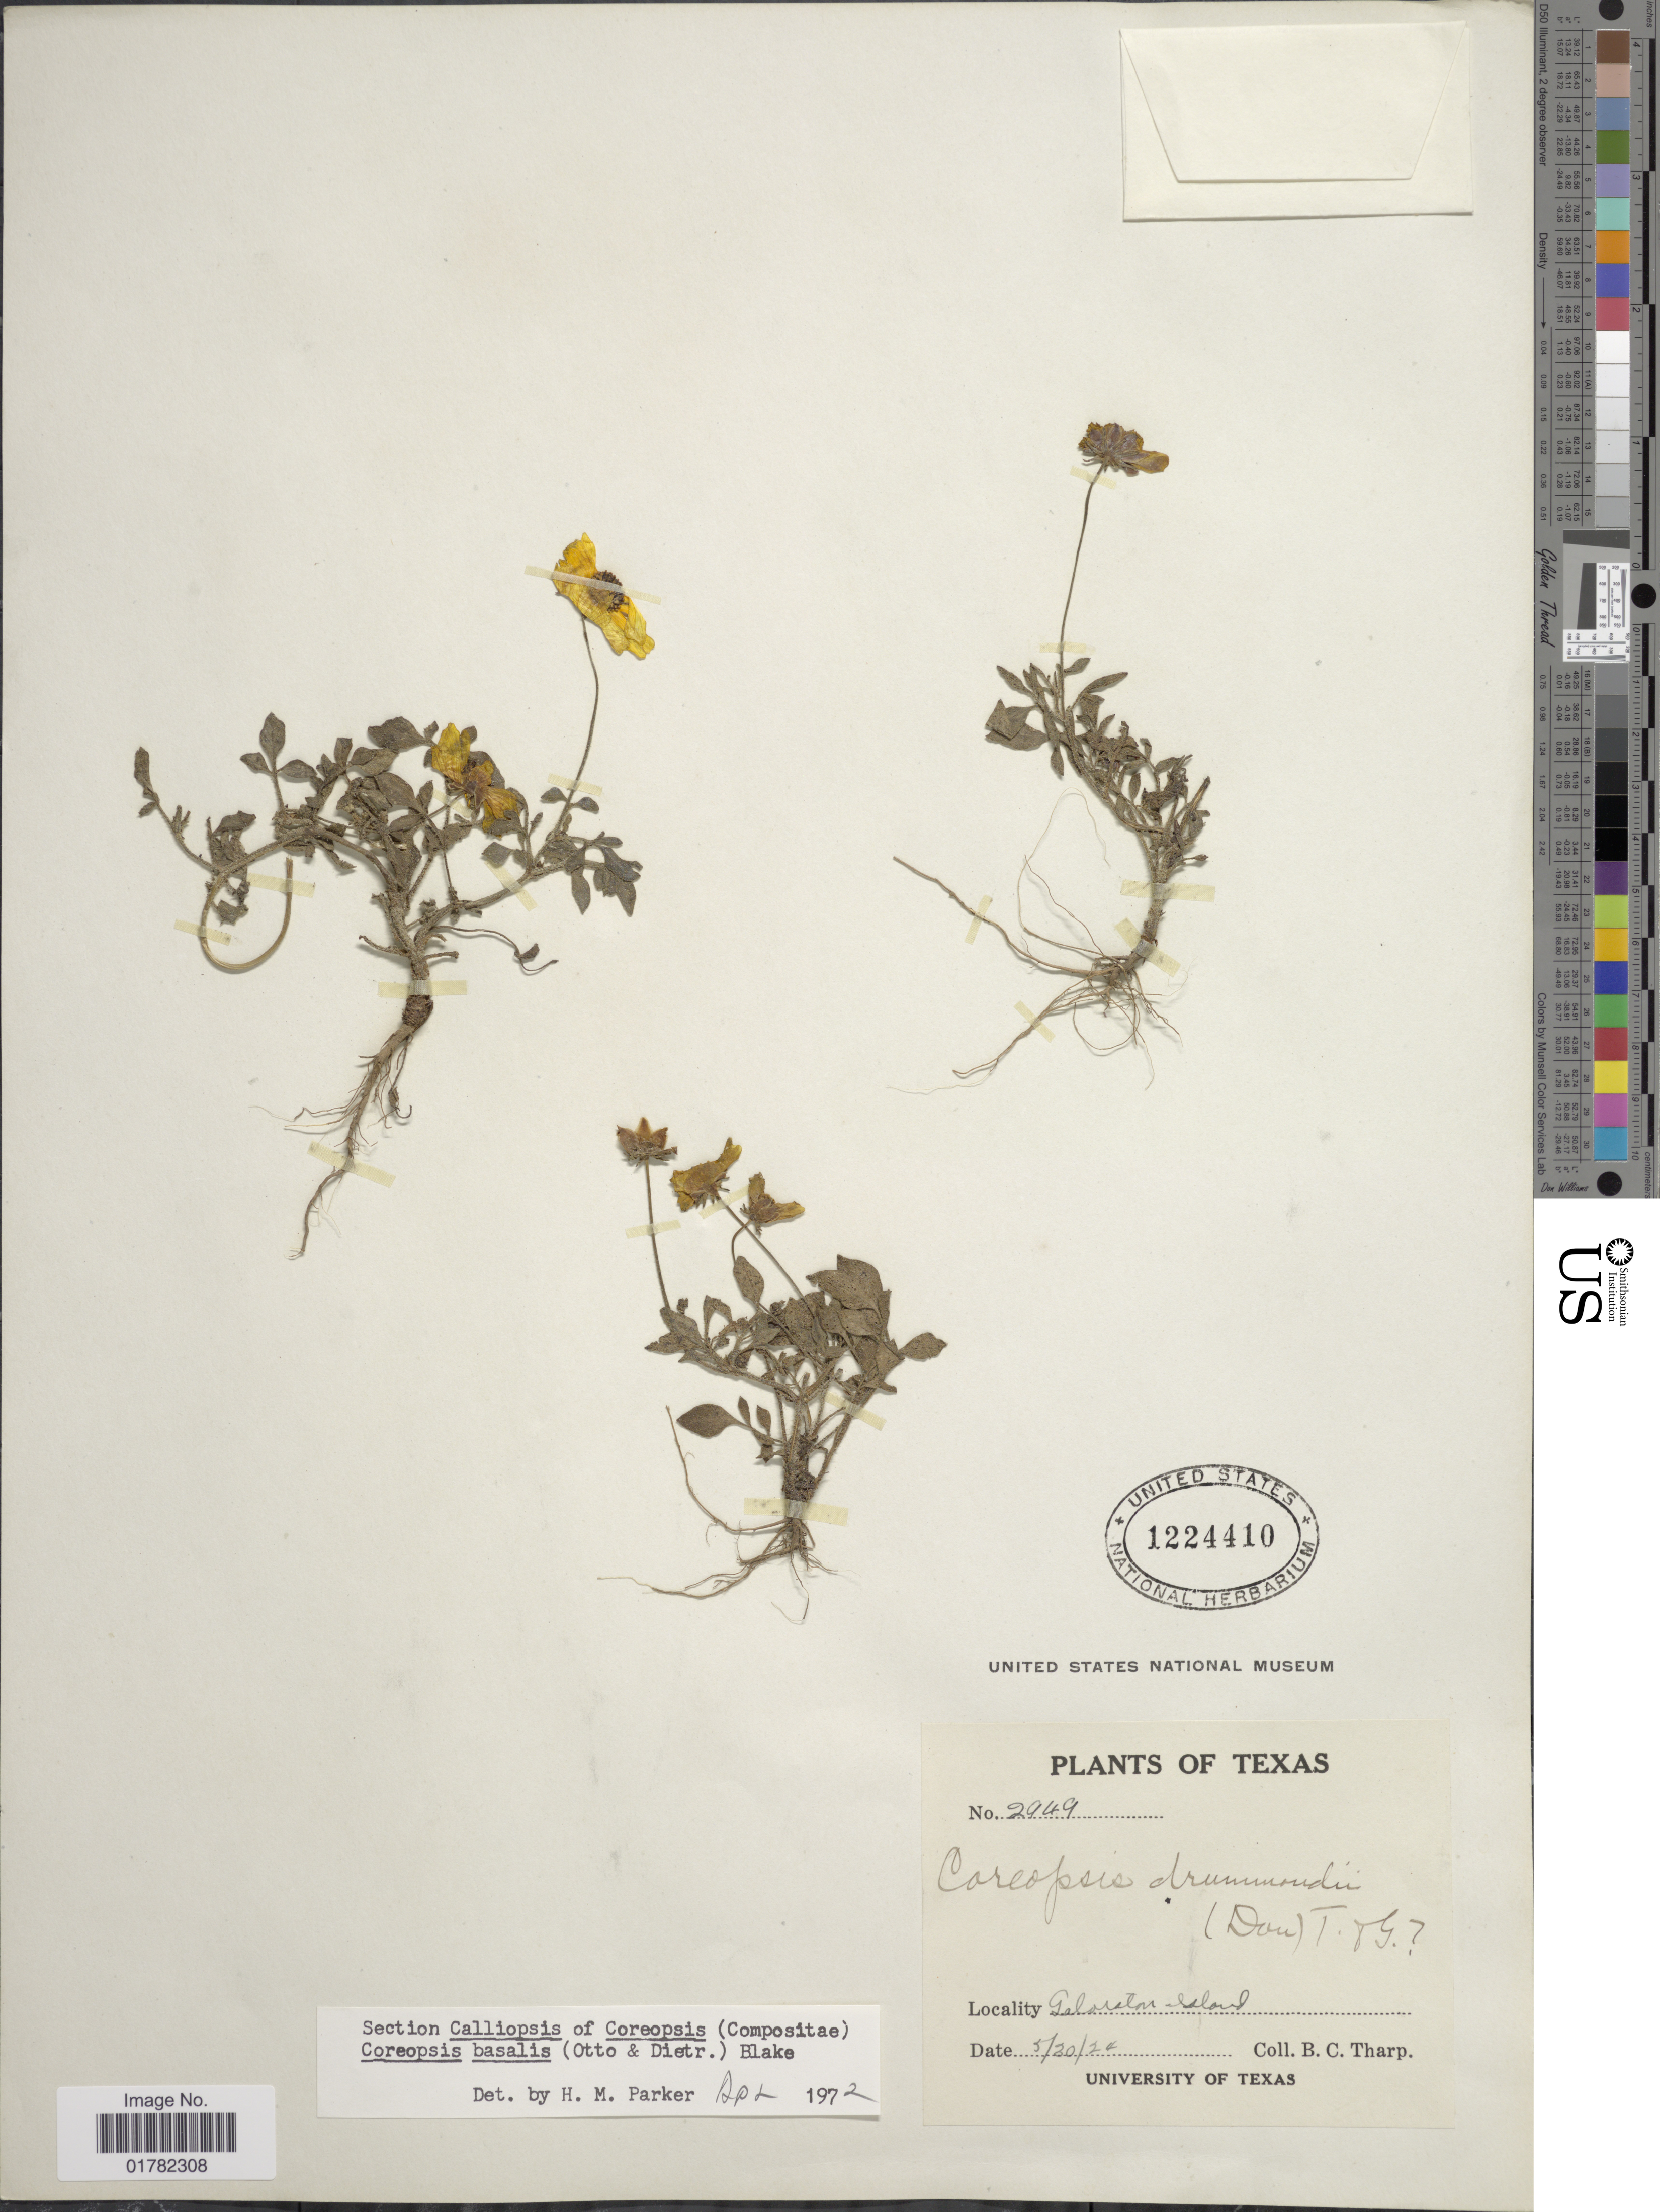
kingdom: Plantae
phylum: Tracheophyta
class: Magnoliopsida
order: Asterales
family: Asteraceae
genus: Coreopsis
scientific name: Coreopsis basalis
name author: S.F. Blake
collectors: B. C. Tharp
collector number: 2949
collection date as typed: Transcribed d/m/y: 30/5/24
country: United States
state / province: Texas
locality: Galveston Island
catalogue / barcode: US 1224410